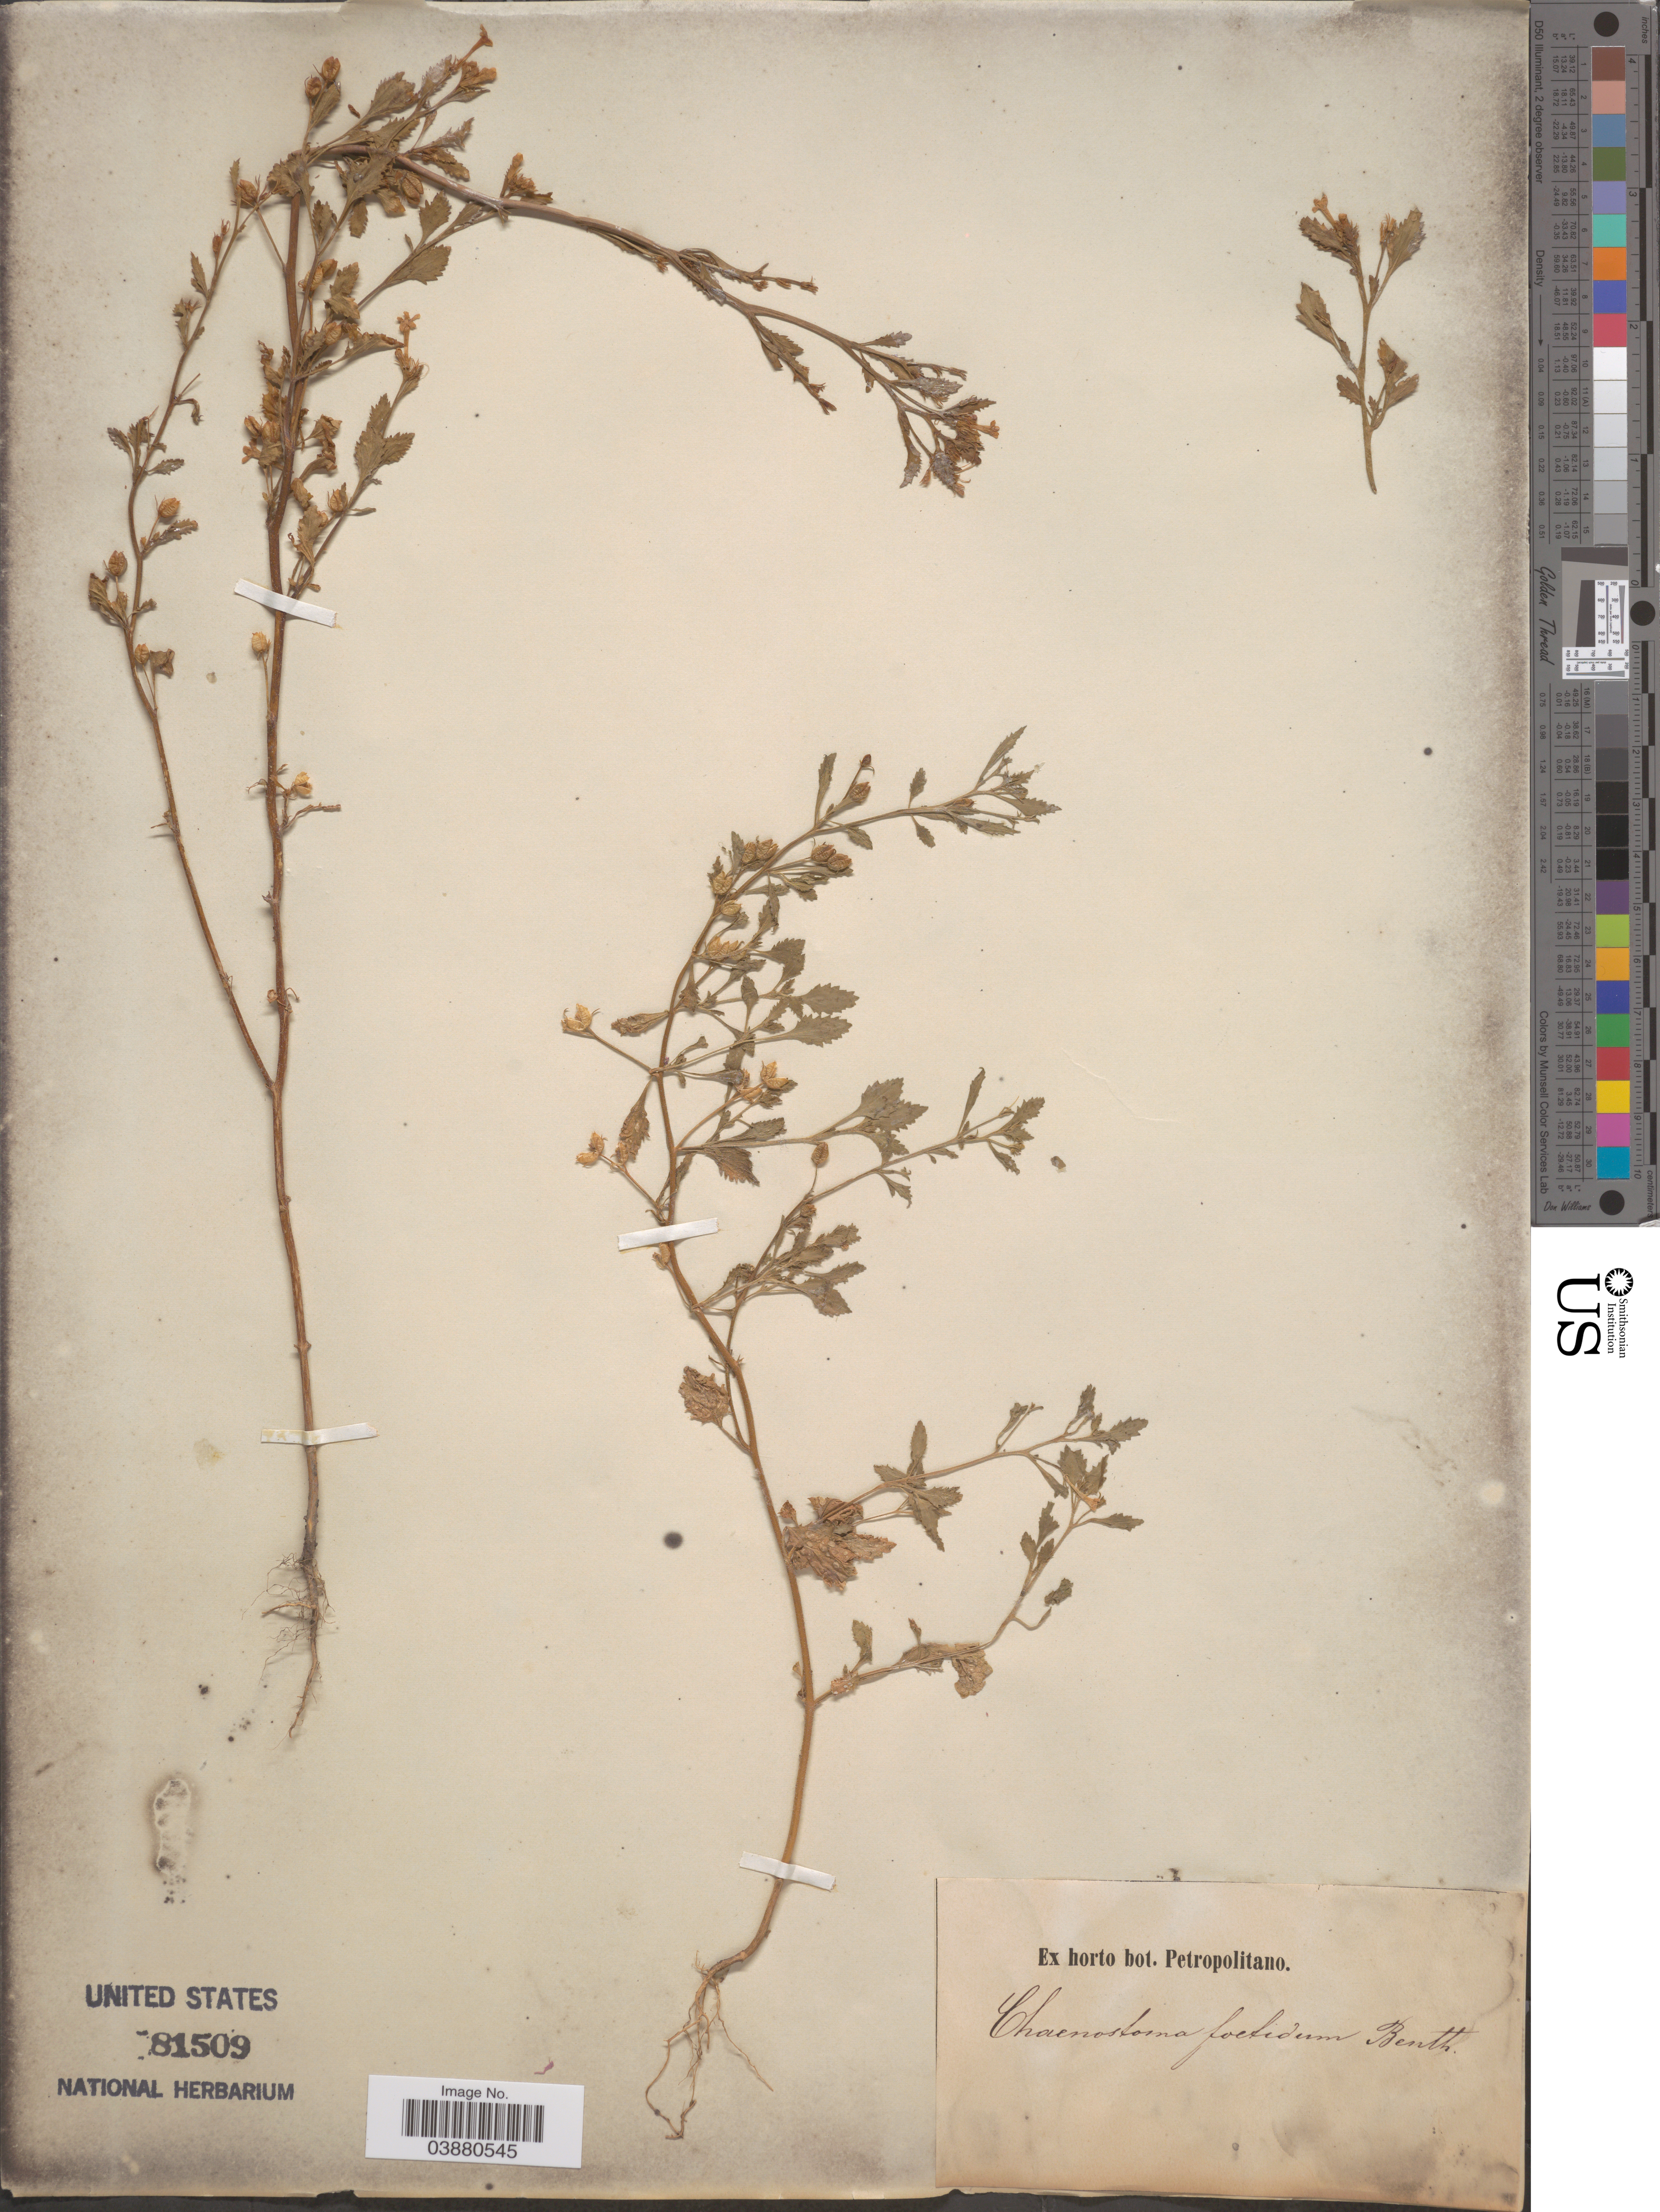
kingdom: Plantae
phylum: Tracheophyta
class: Magnoliopsida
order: Lamiales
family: Scrophulariaceae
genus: Sutera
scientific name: Sutera foetida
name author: Roth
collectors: ex Horto Bot. Petropolitano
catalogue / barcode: US 81509